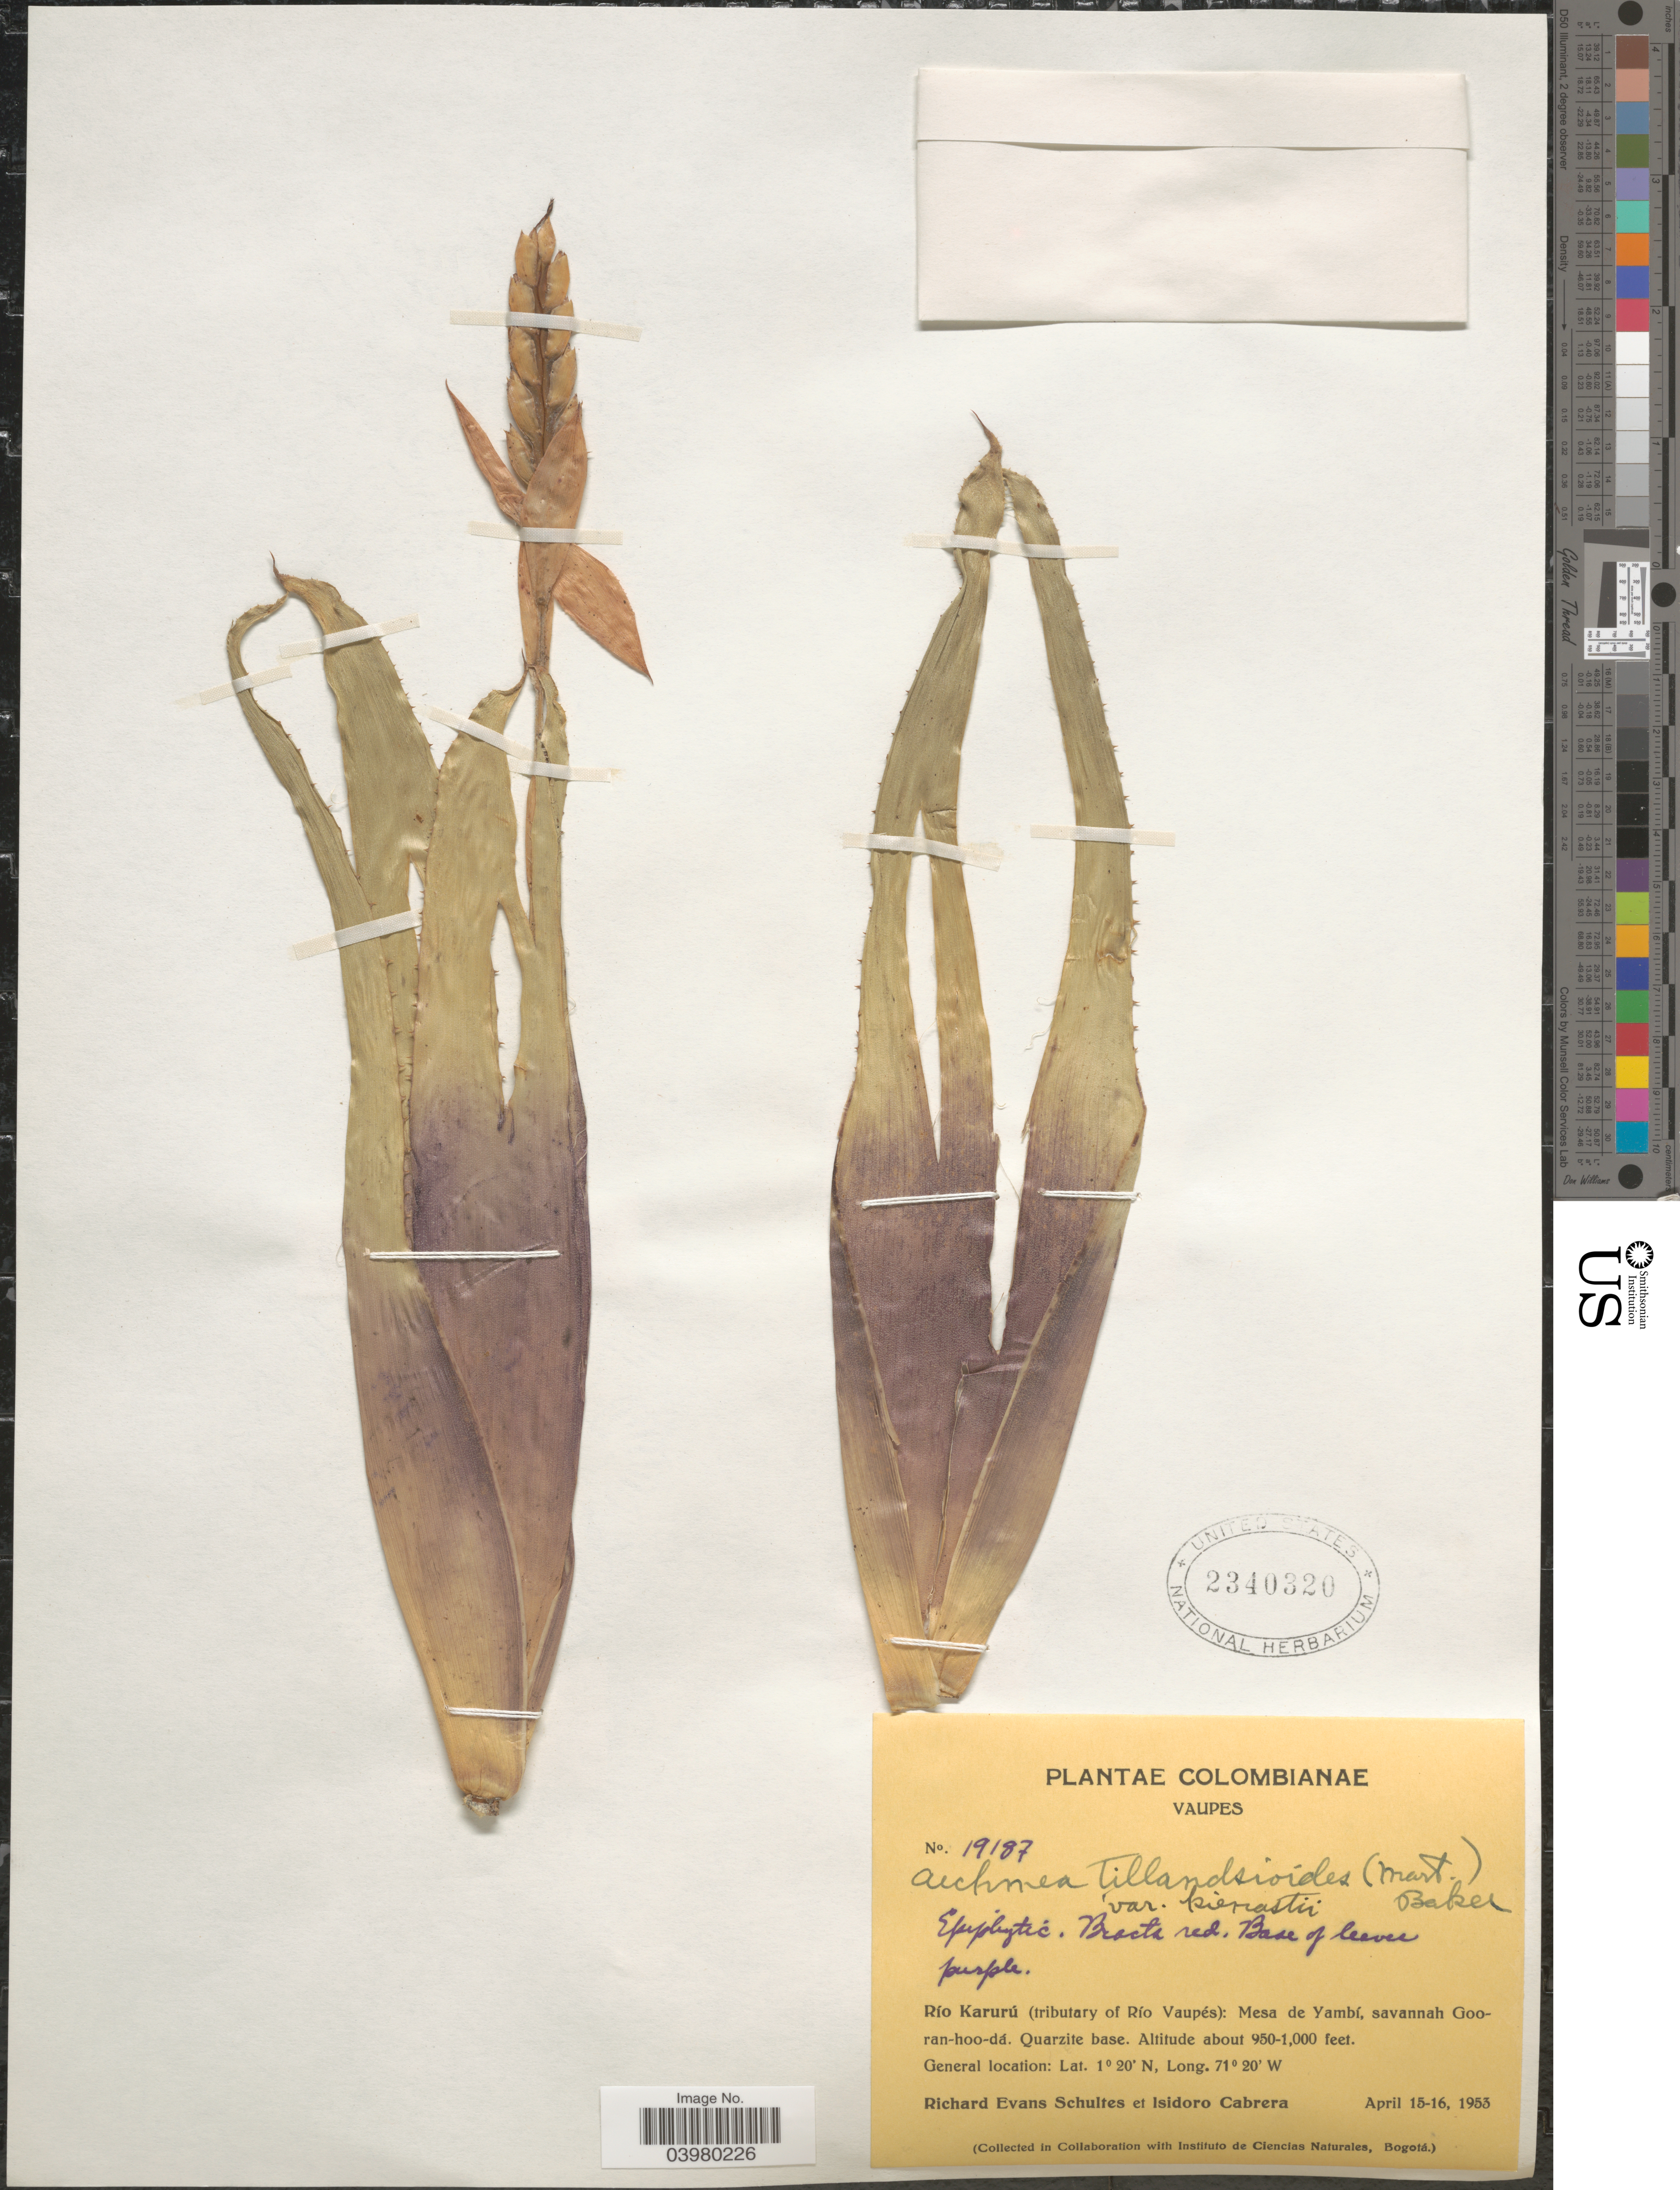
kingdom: Plantae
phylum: Tracheophyta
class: Liliopsida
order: Poales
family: Bromeliaceae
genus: Aechmea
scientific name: Aechmea tillandsioides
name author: (Mart. ex Schult. & Schult. f.) Baker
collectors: R. E. Schultes & I. Cabrera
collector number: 19187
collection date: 1953-04-15/1953-04-16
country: Colombia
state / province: Vaupés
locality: Río Karurú (tributary of Río Vaupés): Mesa de Yambí, savannah Goo-ran-hoo-dá. Quarzite base.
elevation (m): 290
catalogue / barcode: US 2340320